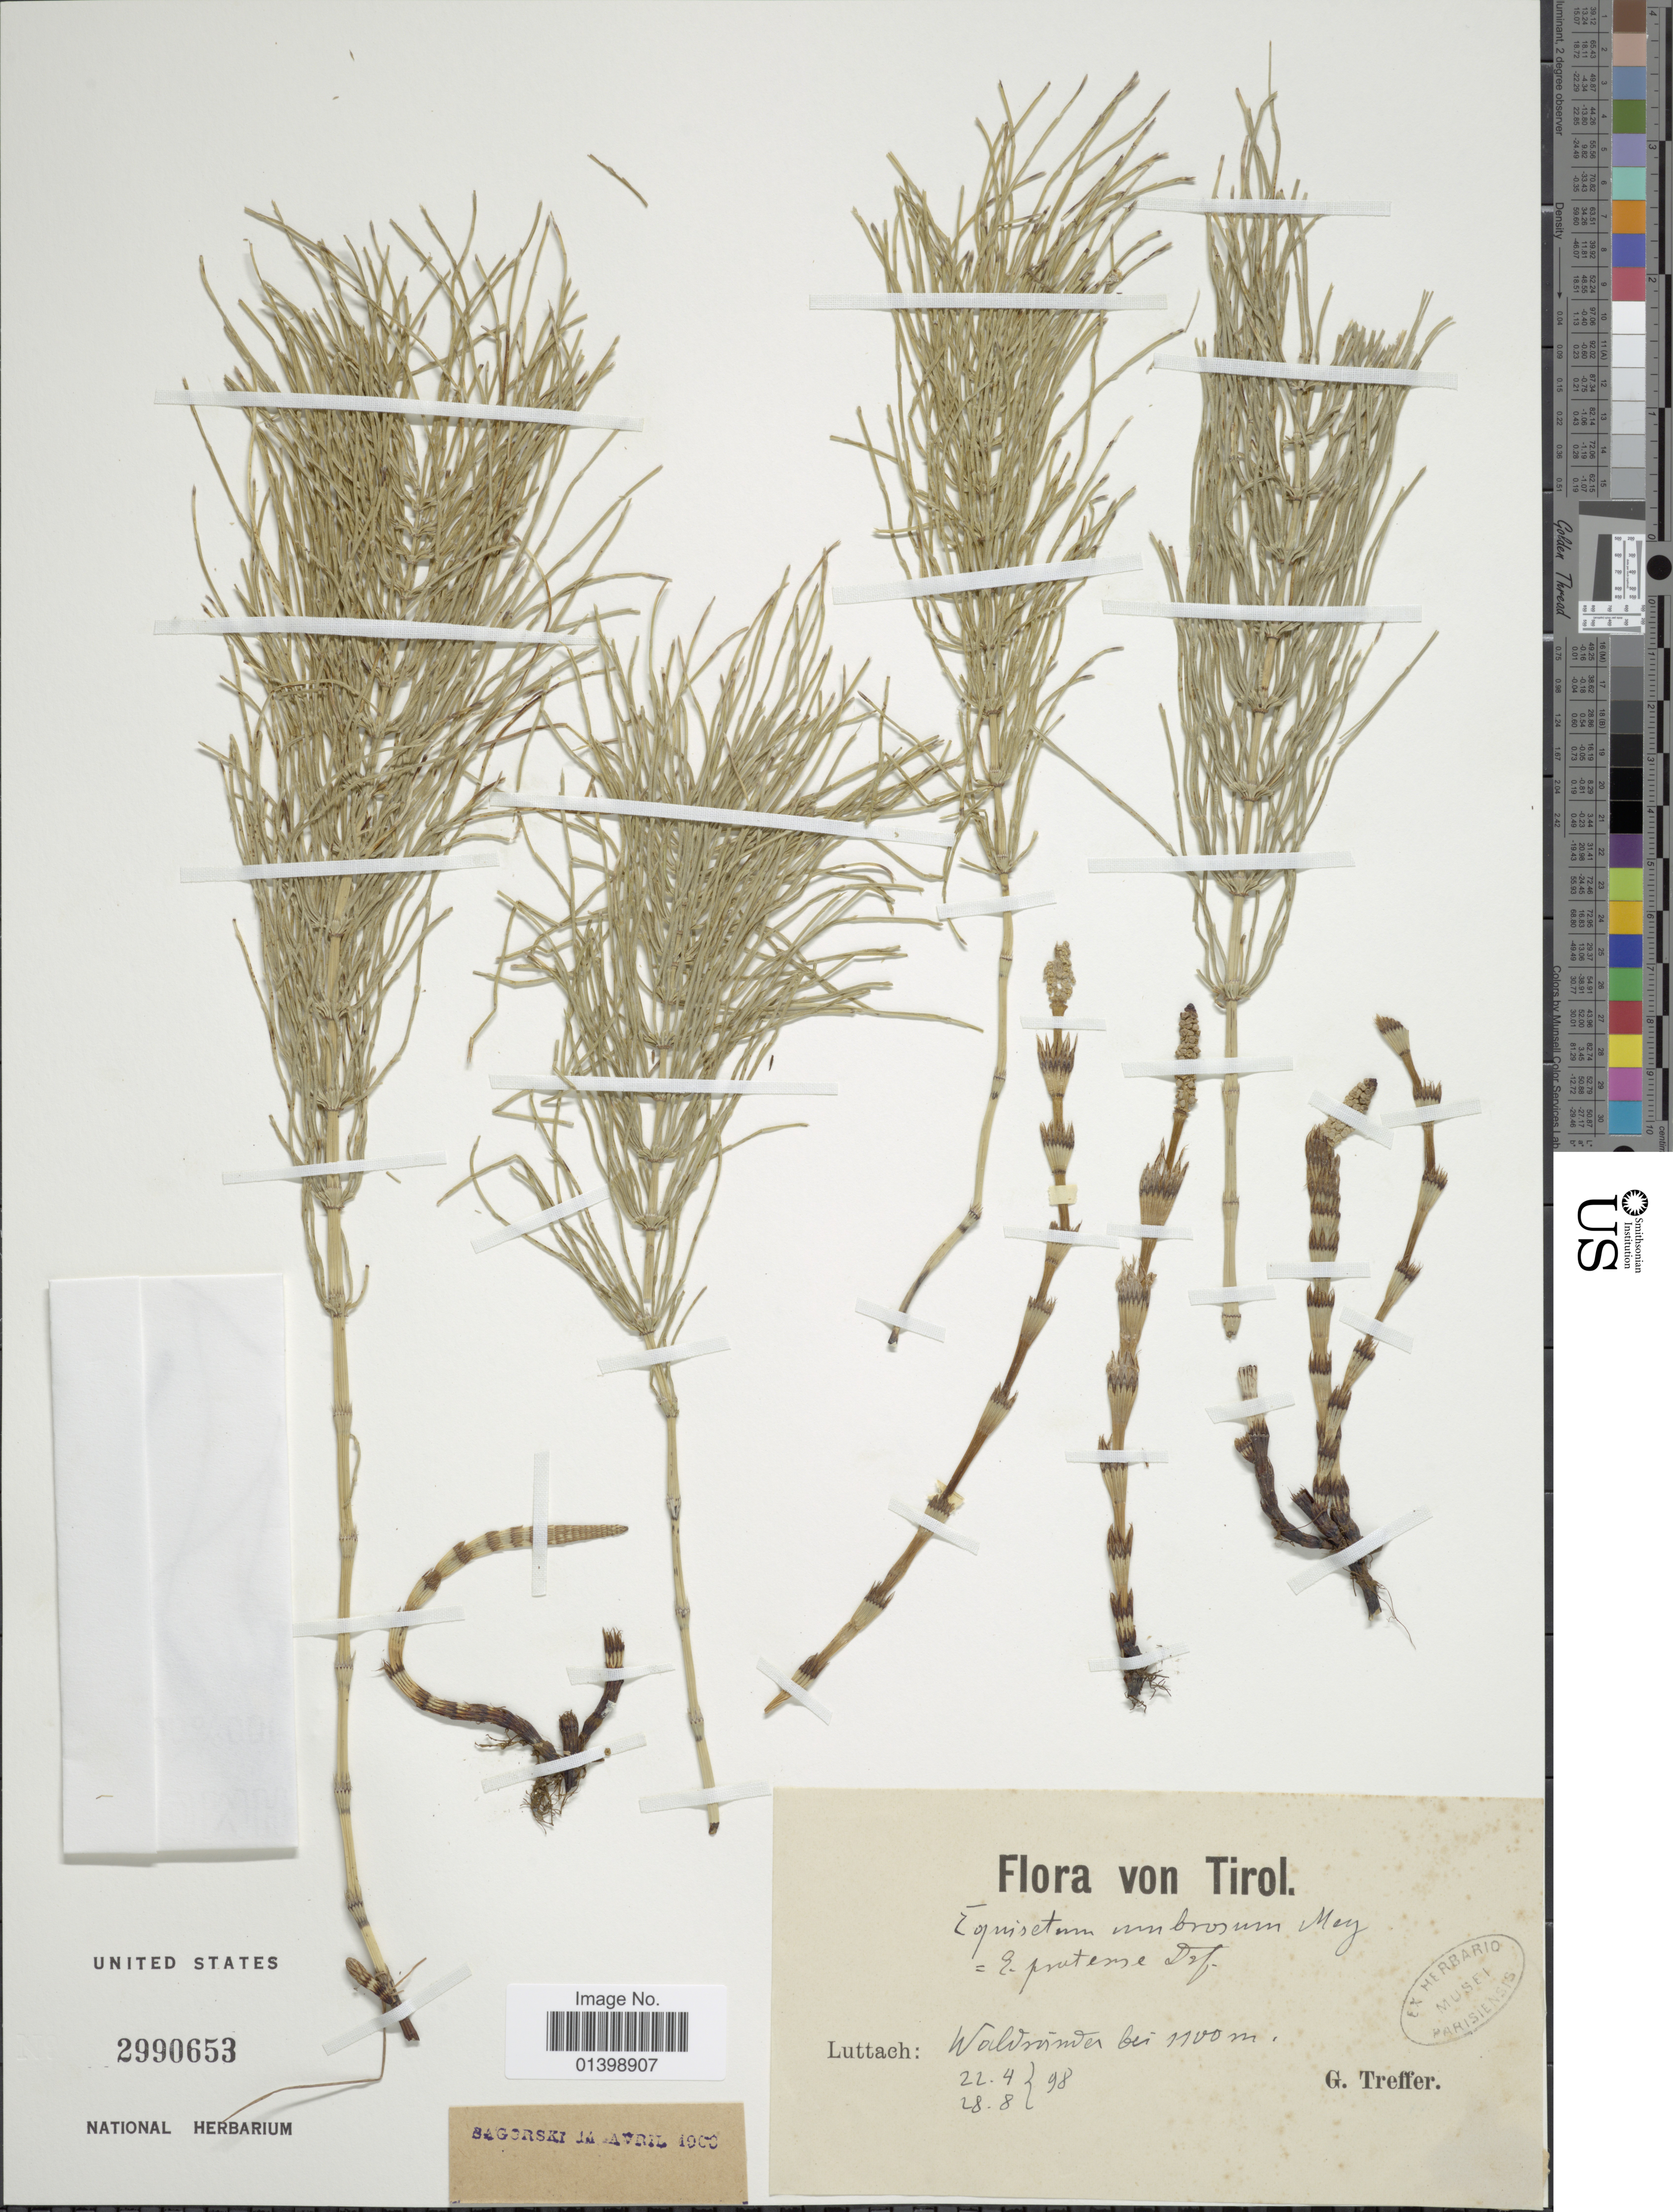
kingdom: Plantae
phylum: Tracheophyta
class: Polypodiopsida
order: Equisetales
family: Equisetaceae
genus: Equisetum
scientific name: Equisetum pratense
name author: Ehrh.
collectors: G. Treffer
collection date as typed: Transcribed d/m/y: 22/4/98 to 28/8/98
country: Austria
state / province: Tirol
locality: Luttach: Waldmüdder bei [interpreted]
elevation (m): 1100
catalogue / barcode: US 2990653